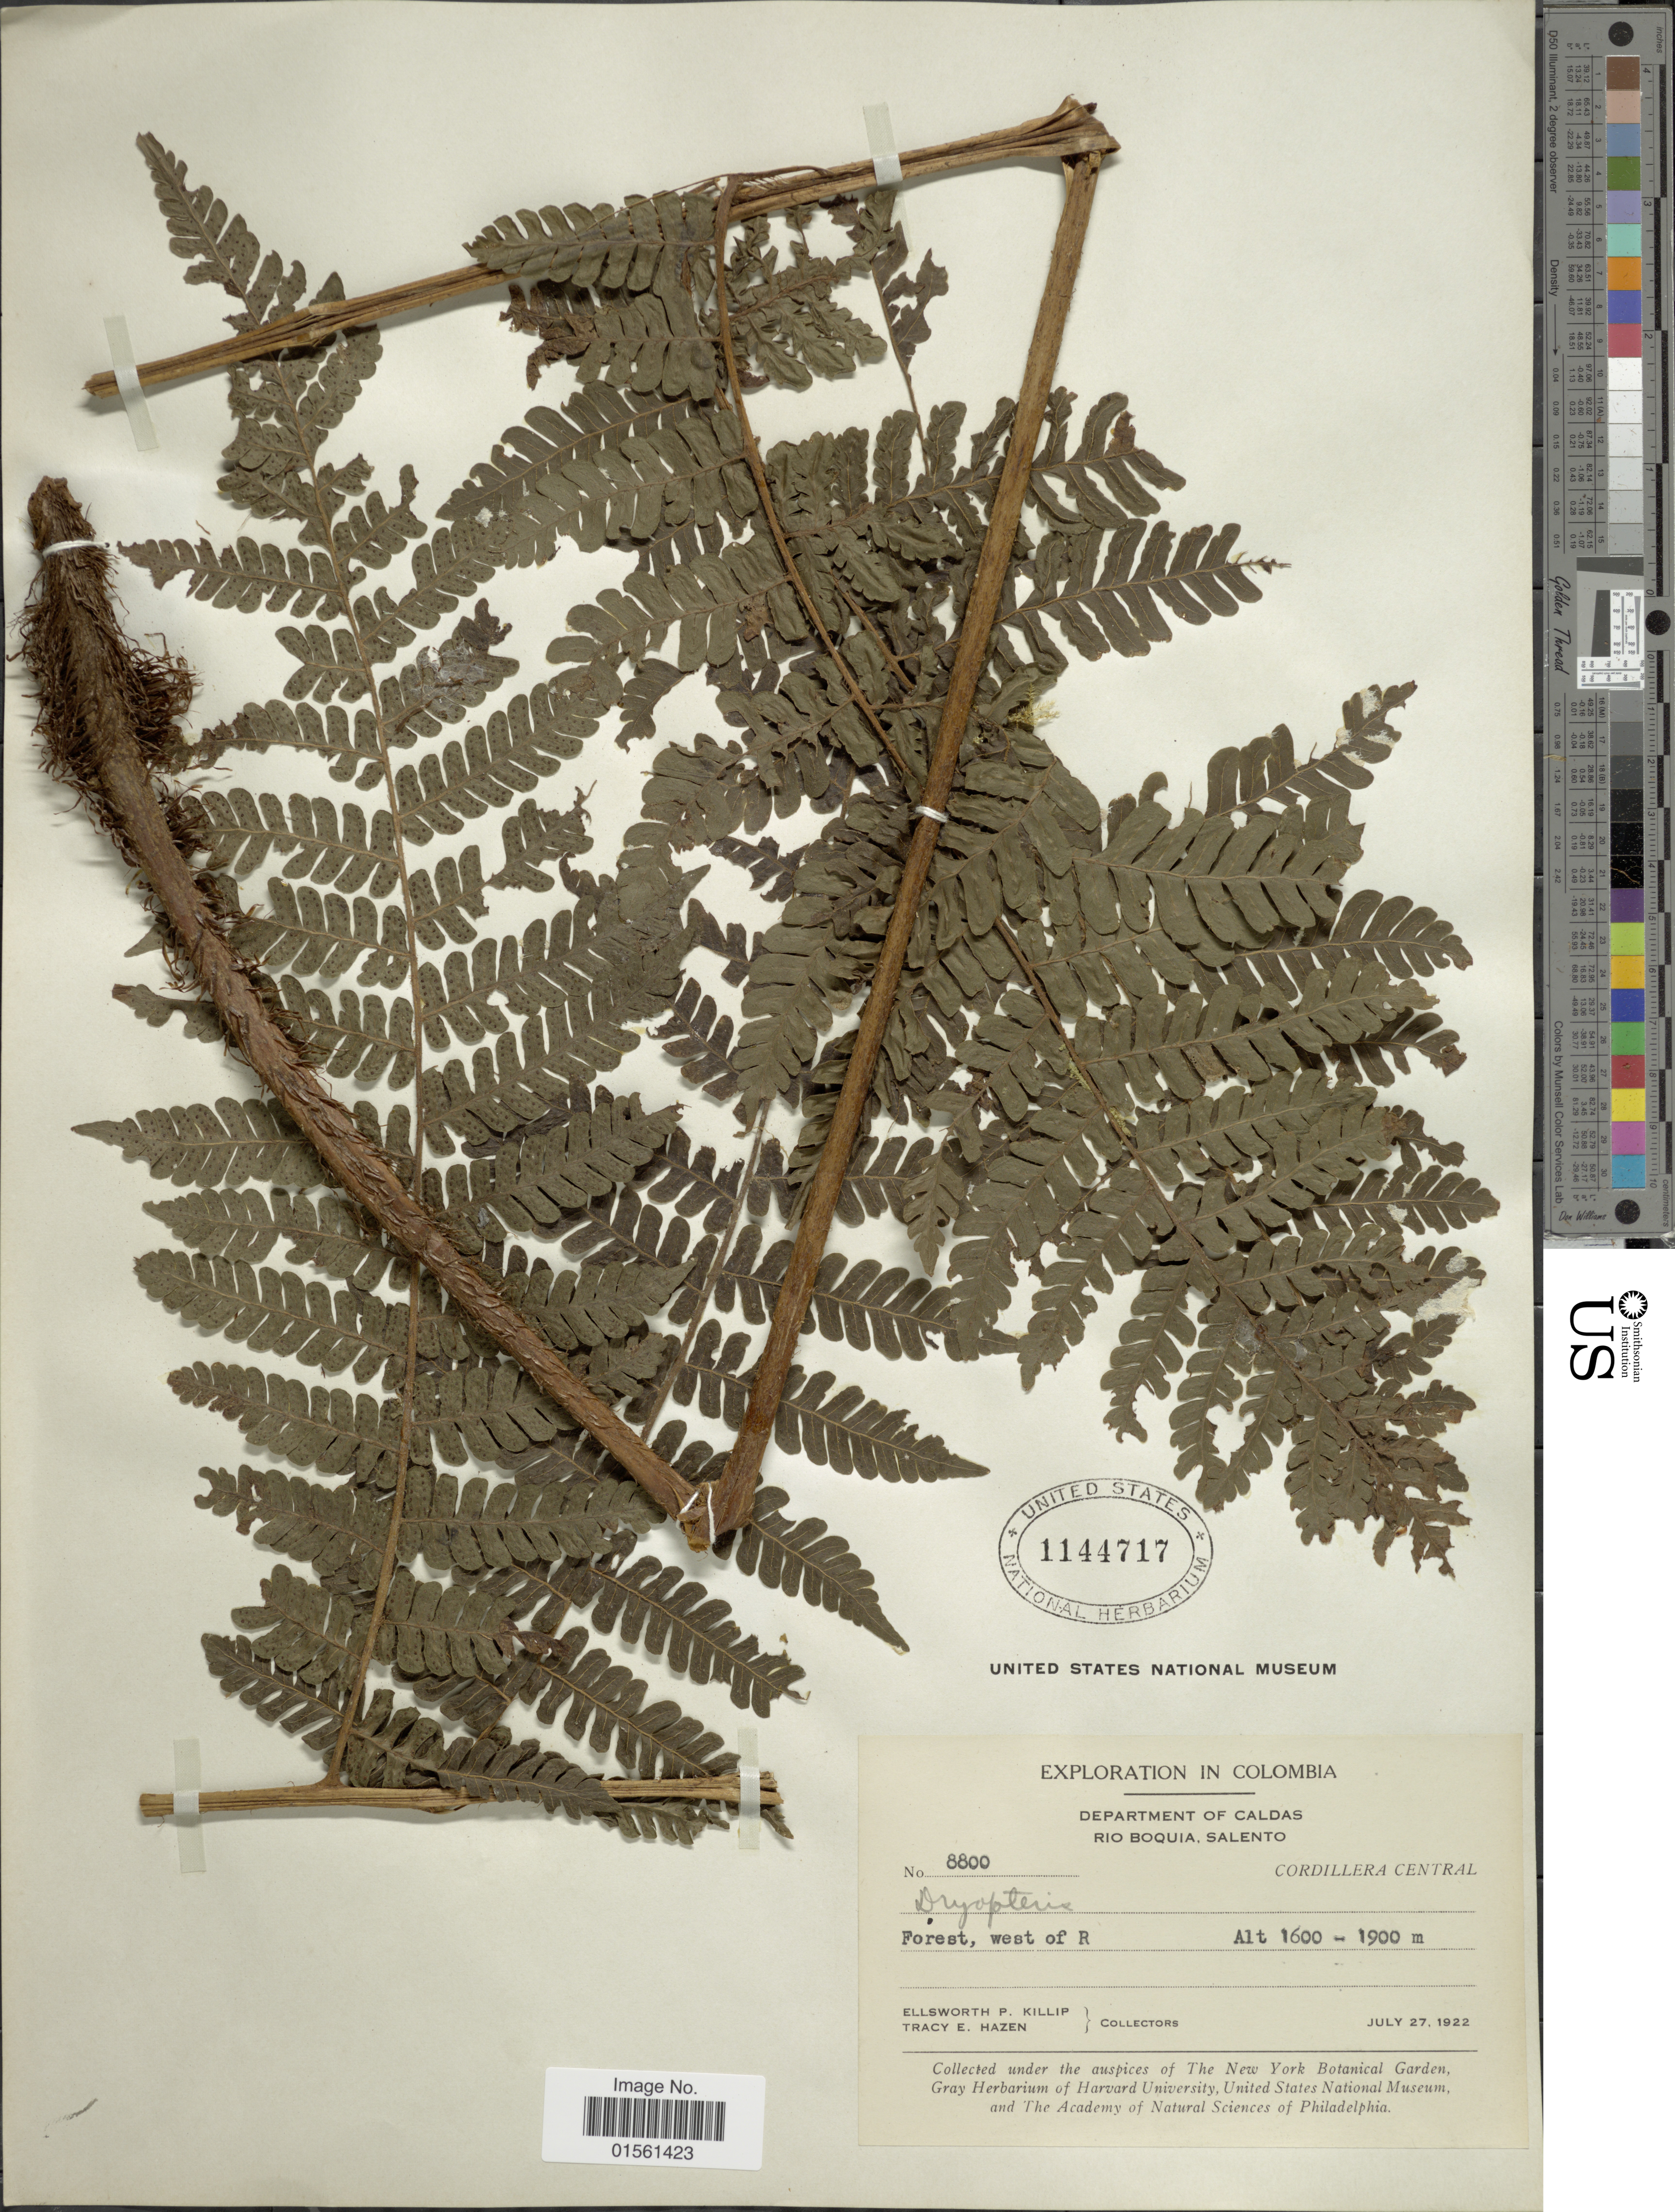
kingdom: Plantae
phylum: Tracheophyta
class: Polypodiopsida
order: Polypodiales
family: Dryopteridaceae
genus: Megalastrum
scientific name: Megalastrum mollicomum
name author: (C. Chr.) A.R. Sm. & R.C. Moran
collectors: E. P. Killip & T. E. Hazen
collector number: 8800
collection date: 1922-07-27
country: Colombia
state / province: Caldas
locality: Department of Caldas, Rio Boquia, Salento, Cordillera Central, Forest, west of R.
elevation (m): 1600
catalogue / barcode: US 1144717